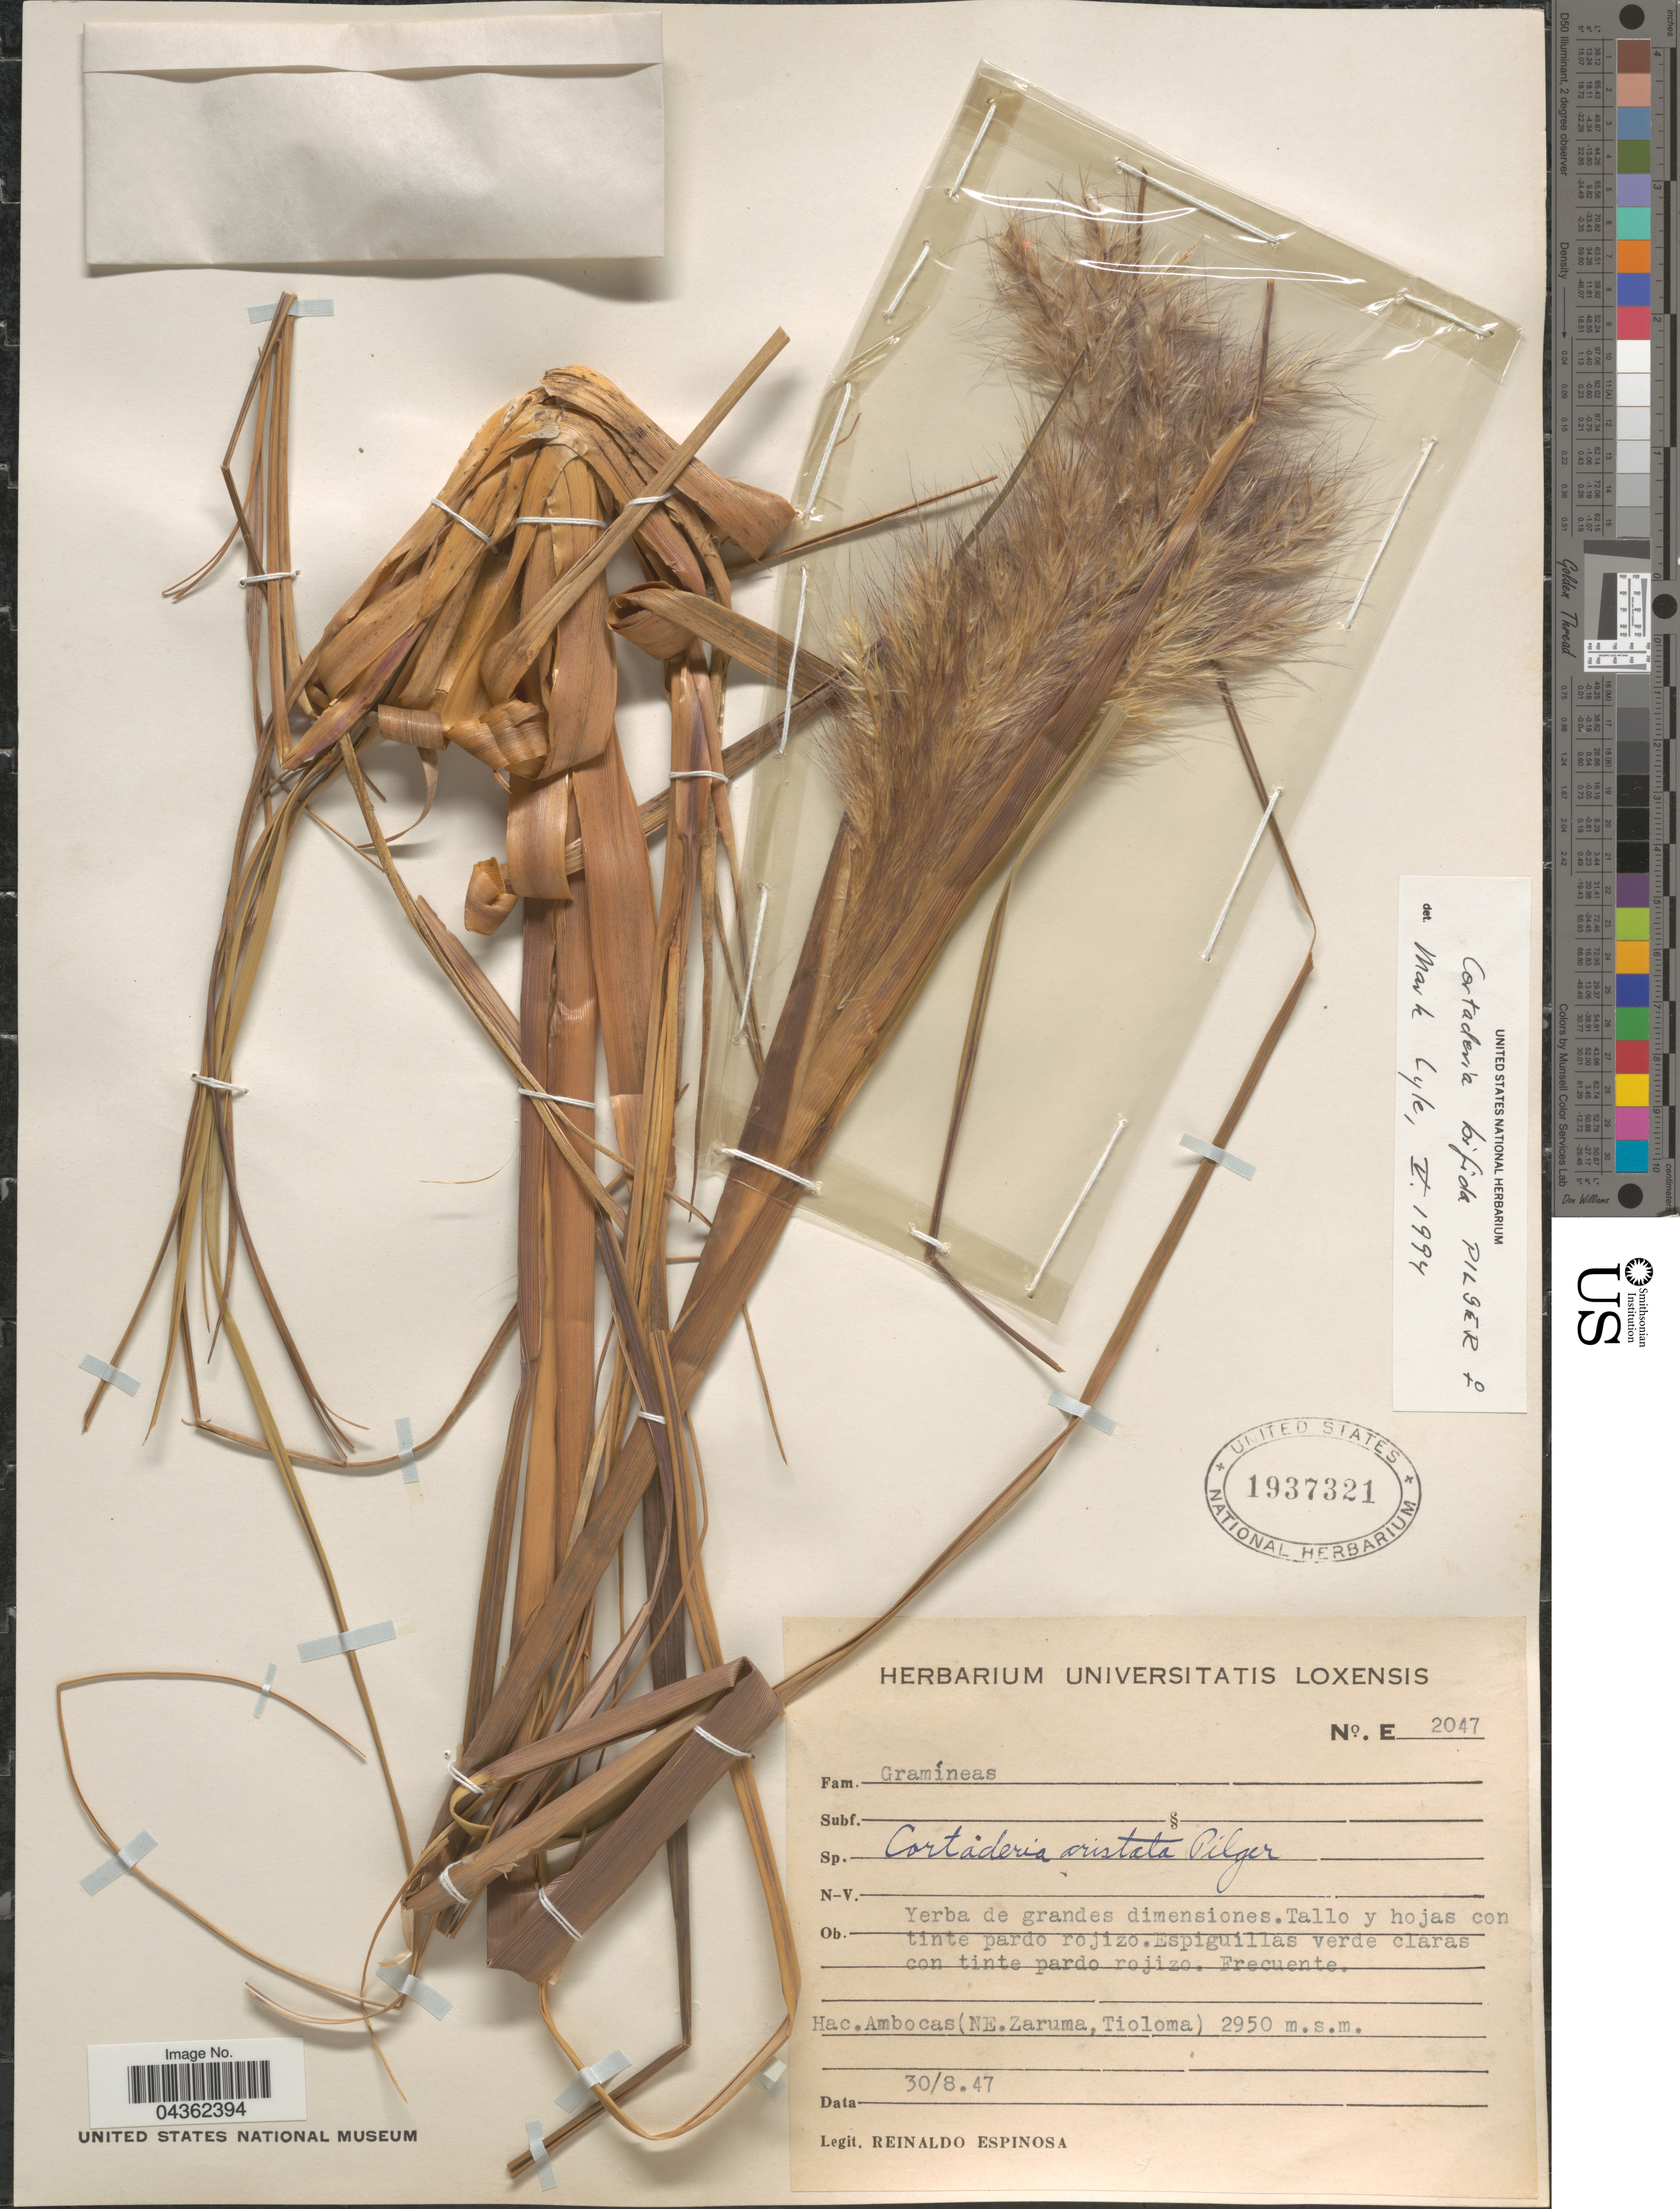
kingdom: Plantae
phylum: Tracheophyta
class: Liliopsida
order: Poales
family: Poaceae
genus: Cortaderia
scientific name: Cortaderia bifida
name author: Pilg.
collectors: R. Espinosa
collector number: E2047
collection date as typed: Transcribed d/m/y: 30/8/47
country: Ecuador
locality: Hac. Ambocas (NE. Zaruma, Tioloma).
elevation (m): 2950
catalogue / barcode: US 1937321